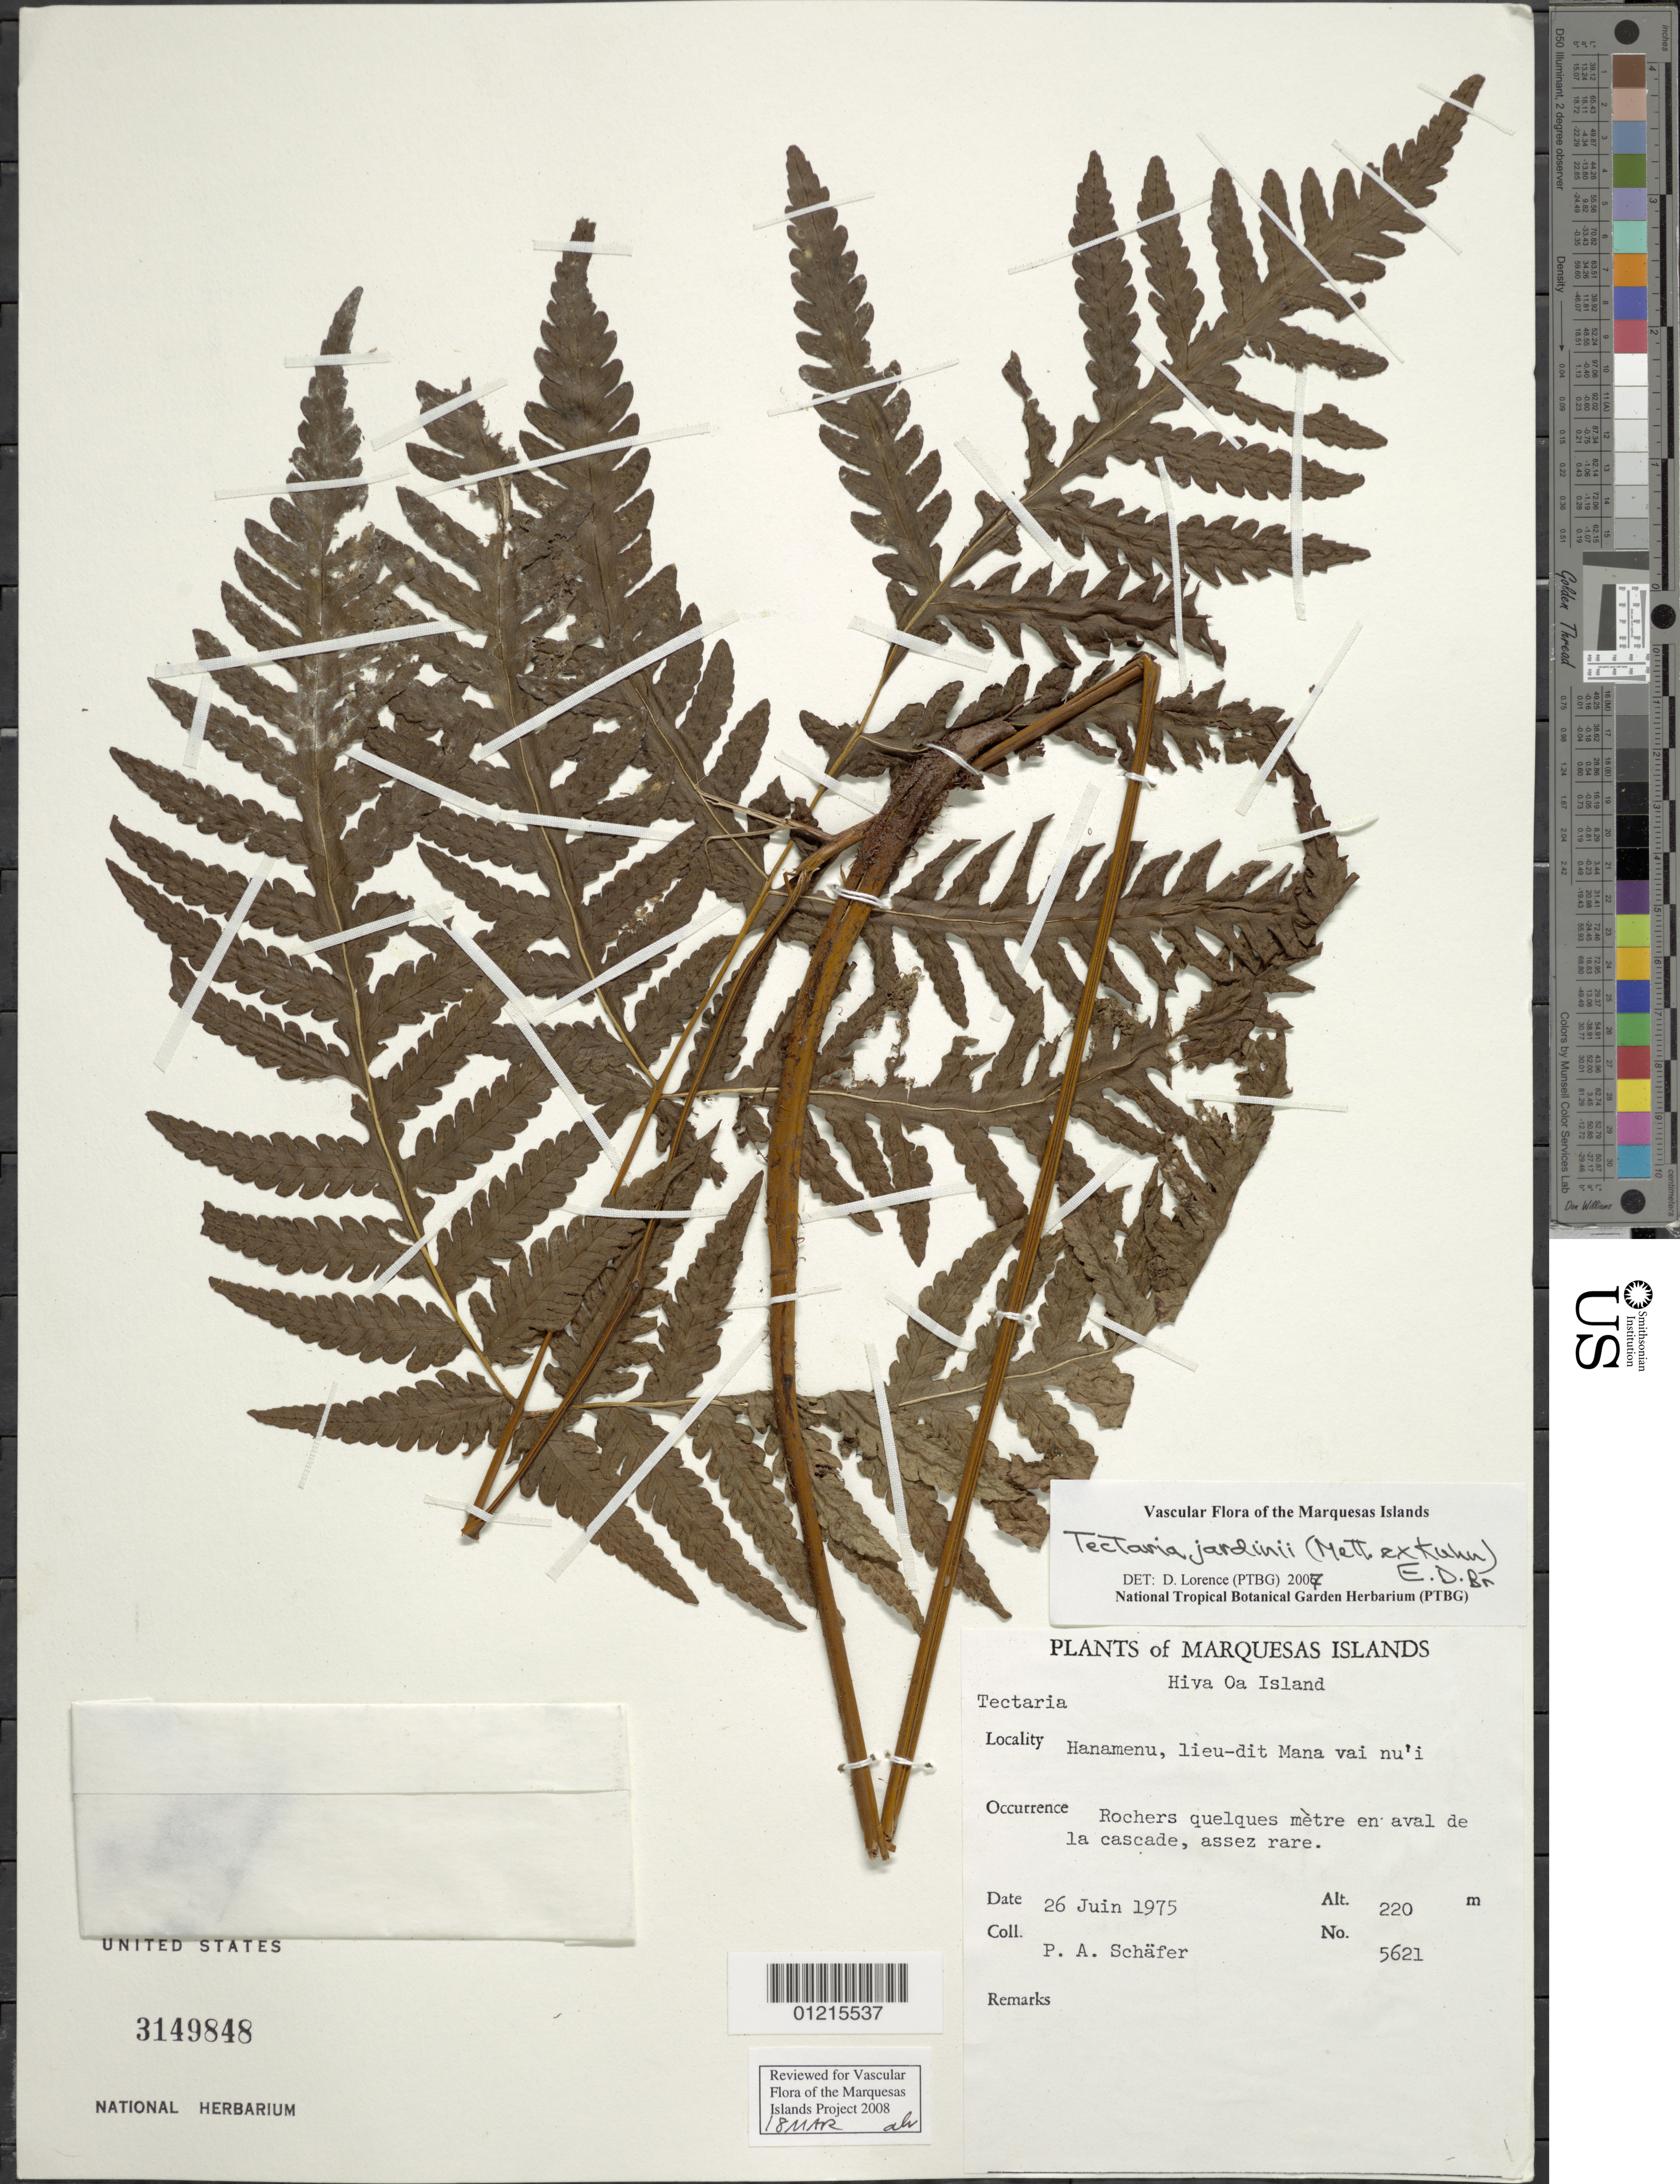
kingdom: Plantae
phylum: Tracheophyta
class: Polypodiopsida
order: Polypodiales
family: Tectariaceae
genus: Tectaria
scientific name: Tectaria jardinii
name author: (Mett. ex Kuhn) E.D. Br.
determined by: Lorence, David H., (PTBG), National Tropical Botanical Garden (UNITED STATES)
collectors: P. A. Schäfer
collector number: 5621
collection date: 1975-06-26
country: French Polynesia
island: Hiva Oa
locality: Hanamenu, lieu-dit Mana vai nu'i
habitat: Rochers quelques mètre en aval de la cascade; assez rare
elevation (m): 220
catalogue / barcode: US 3149848